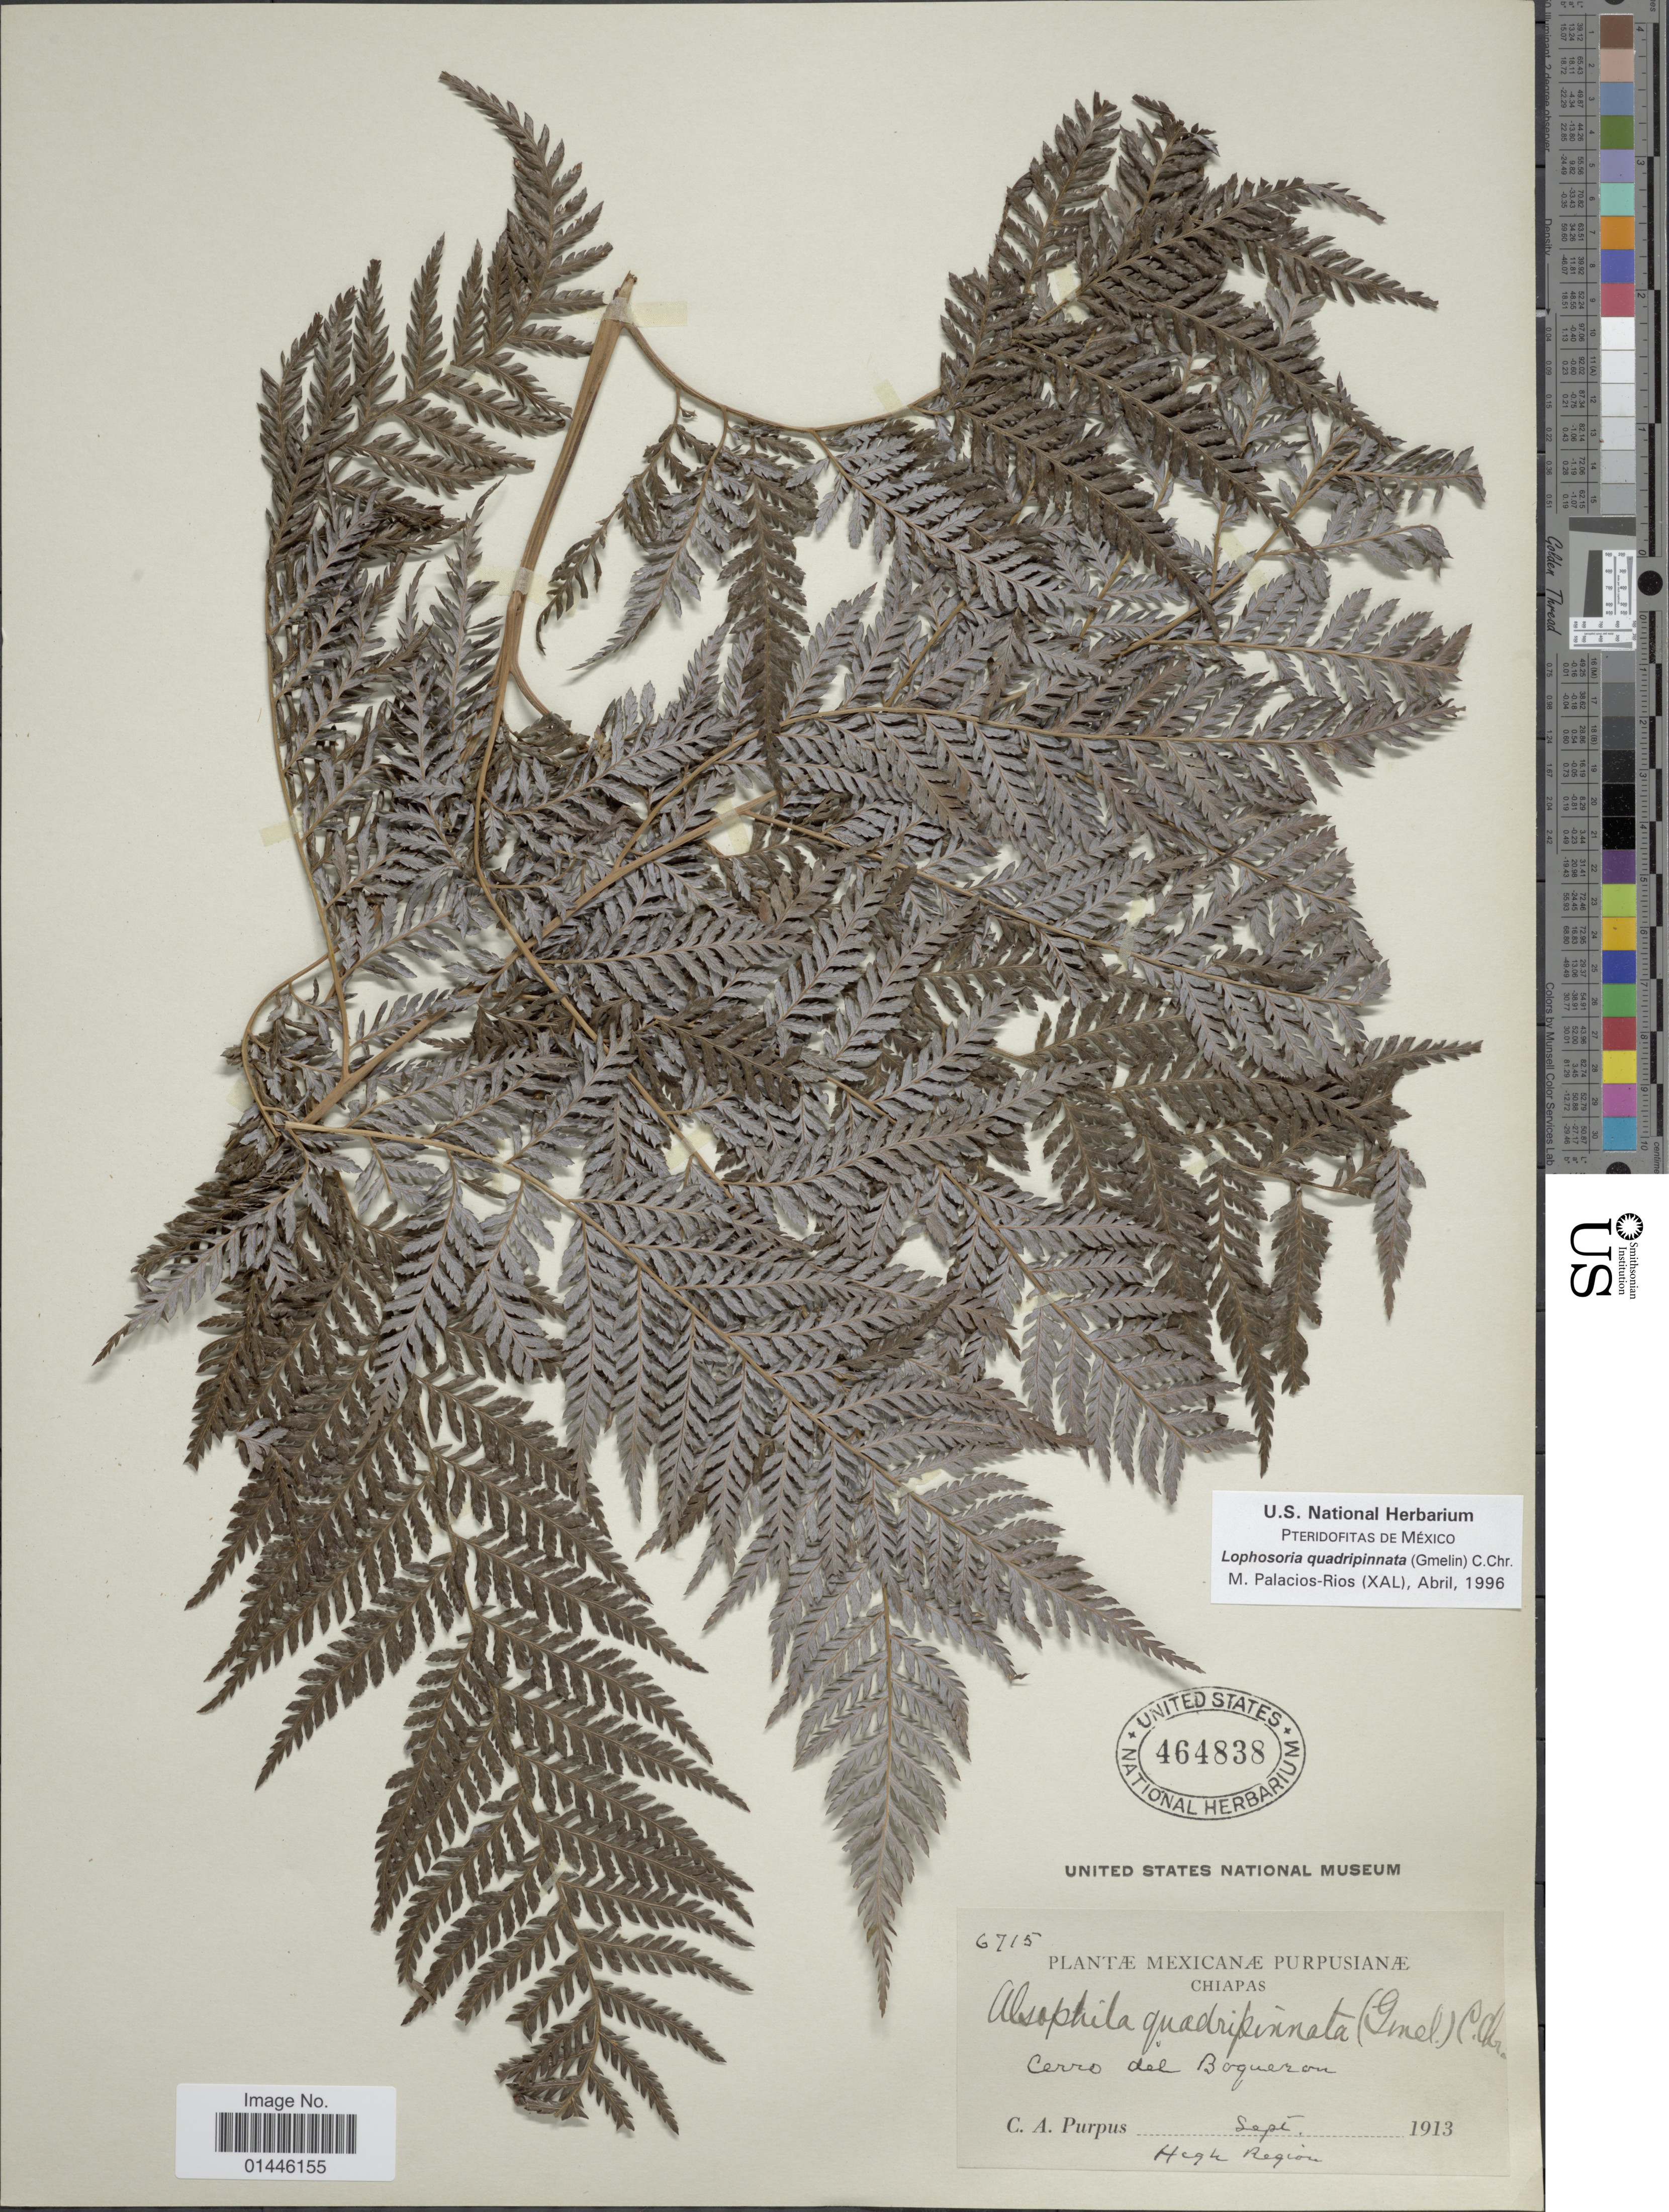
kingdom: Plantae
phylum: Tracheophyta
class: Polypodiopsida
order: Cyatheales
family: Dicksoniaceae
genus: Lophosoria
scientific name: Lophosoria quadripinnata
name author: (J.F. Gmel.) C. Chr.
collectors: C. A. Purpus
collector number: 6715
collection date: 1913-09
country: Mexico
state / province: Chiapas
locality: Cerro del Boqueron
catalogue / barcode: US 464838